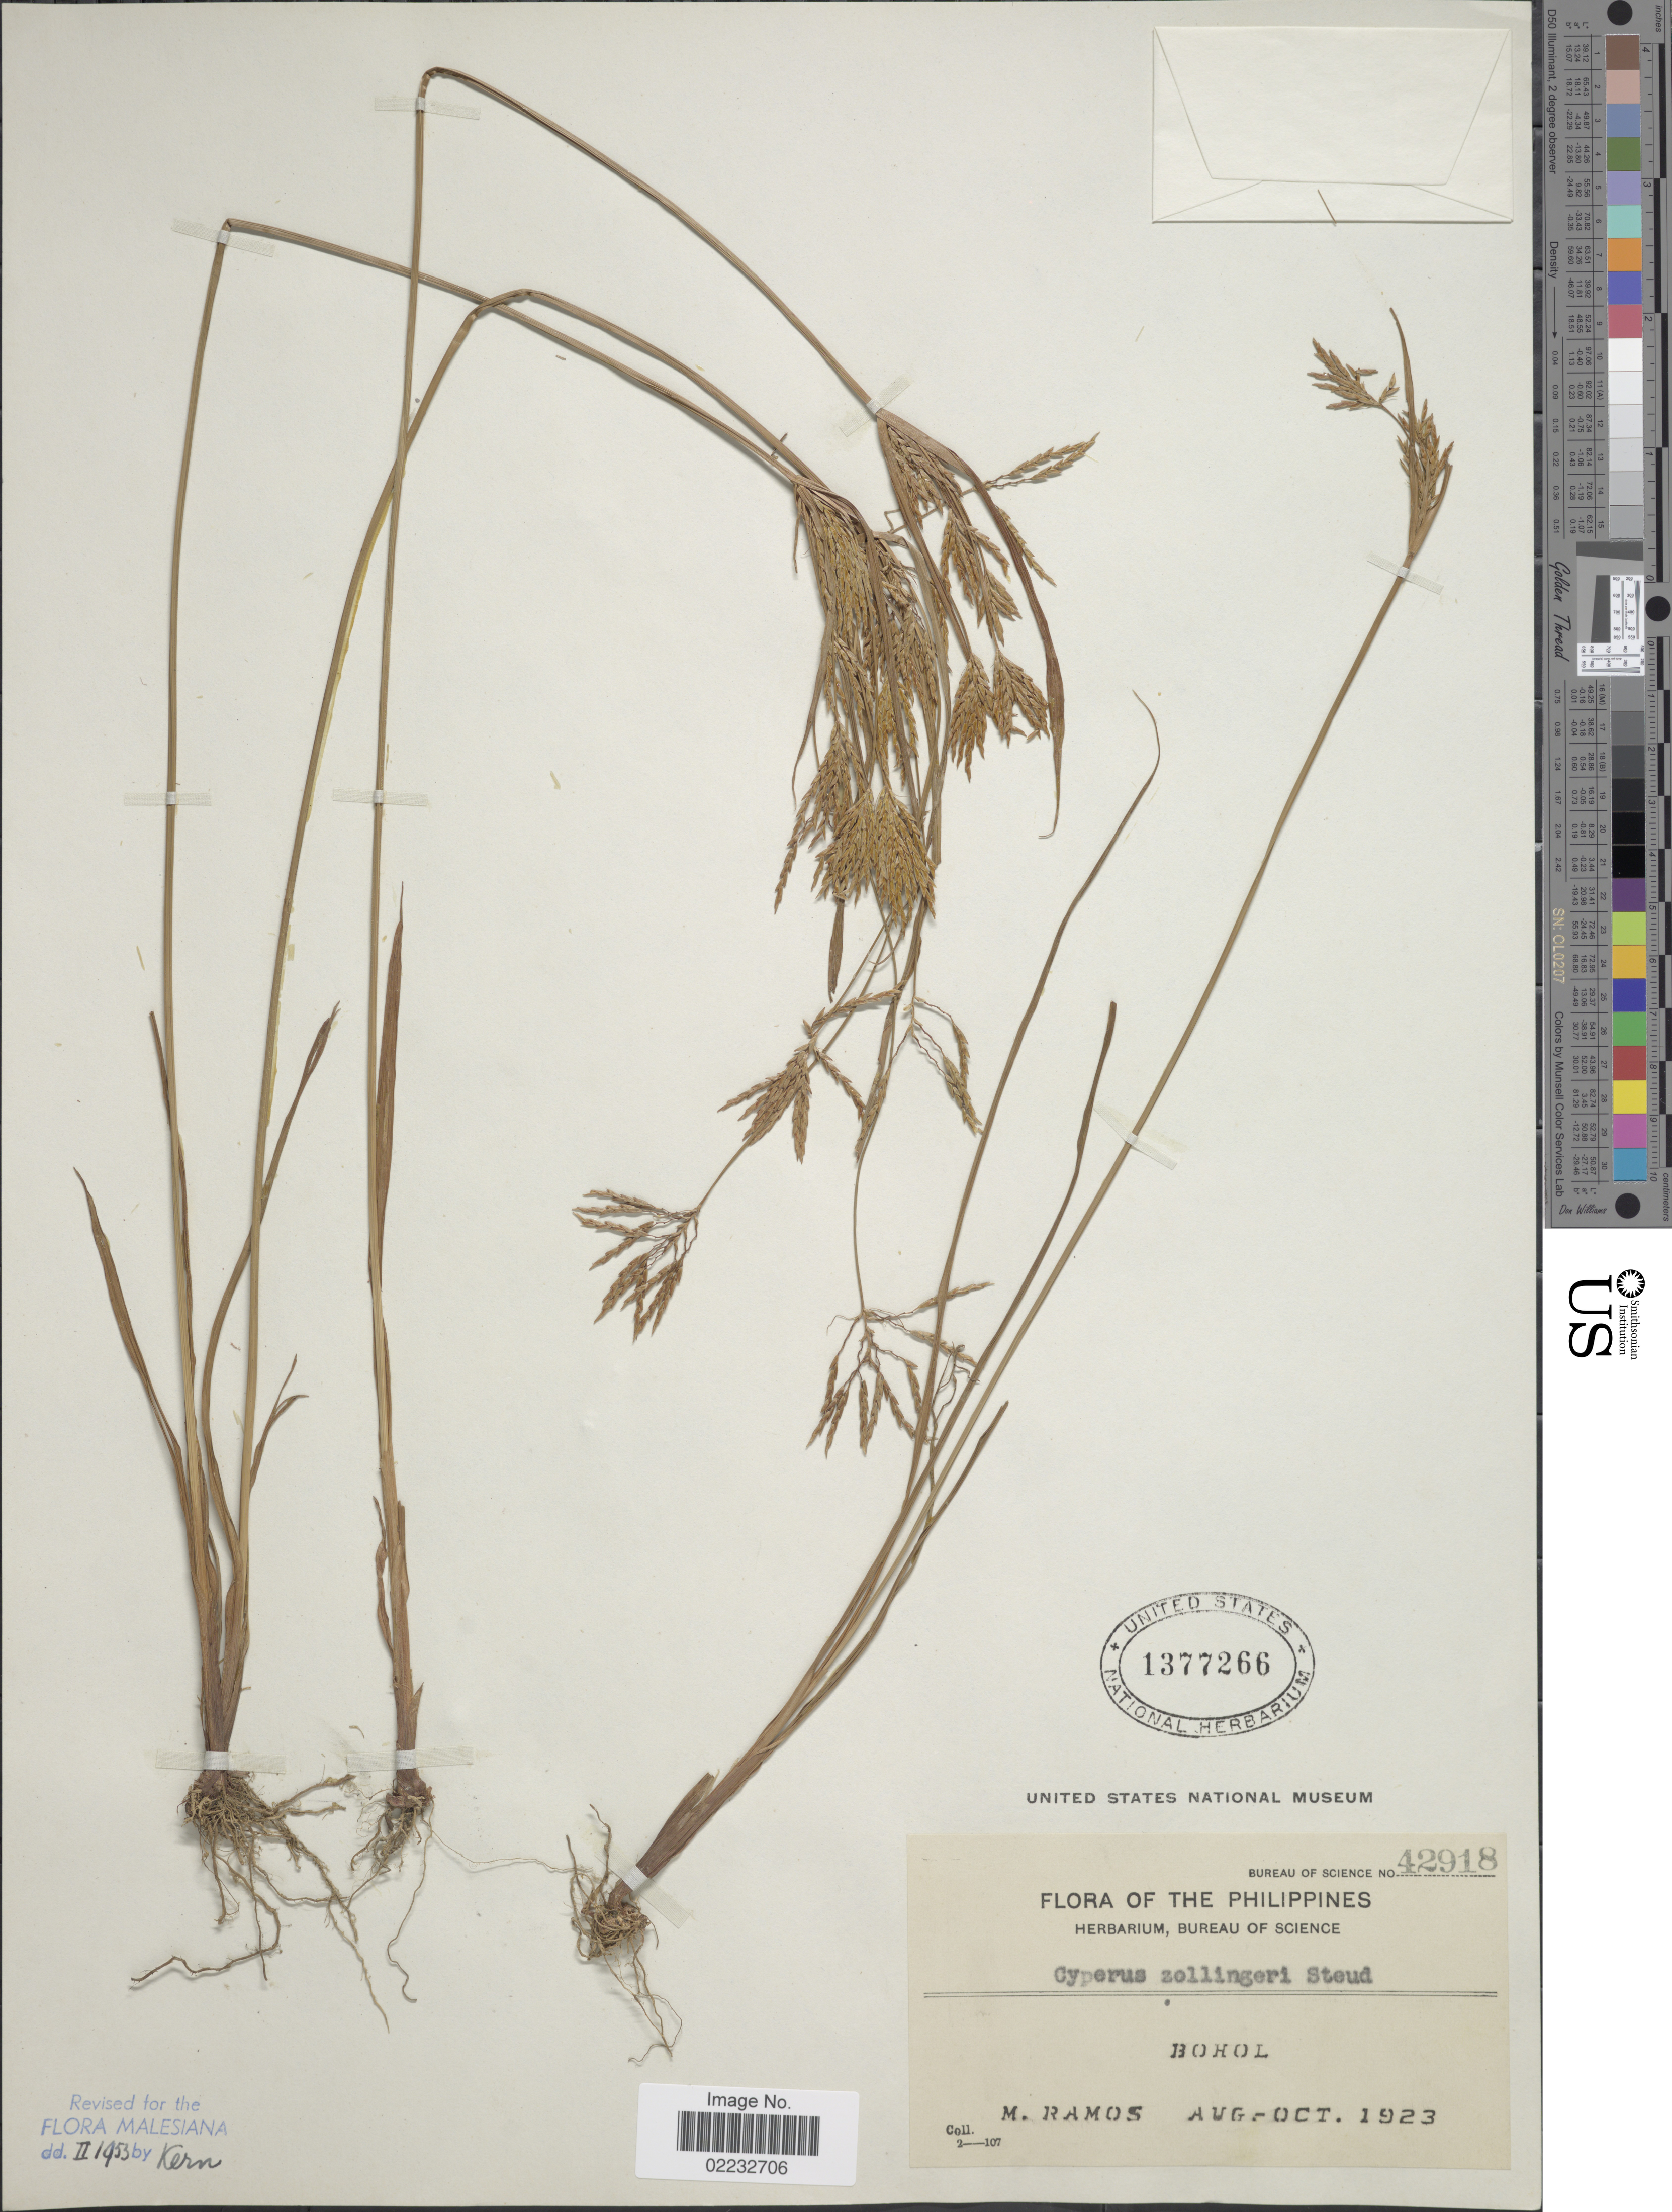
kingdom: Plantae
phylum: Tracheophyta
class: Liliopsida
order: Poales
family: Cyperaceae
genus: Cyperus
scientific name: Cyperus tenuiculmis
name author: Boeckeler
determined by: Strong, Mark T., (BOT), Smithsonian Institution - National Museum of Natural History (UNITED STATES)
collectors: M. Ramos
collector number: Bureau of Science 42918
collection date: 1923-08/1923-10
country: Philippines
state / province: Central Visayas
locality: Bohol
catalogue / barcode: US 1377266